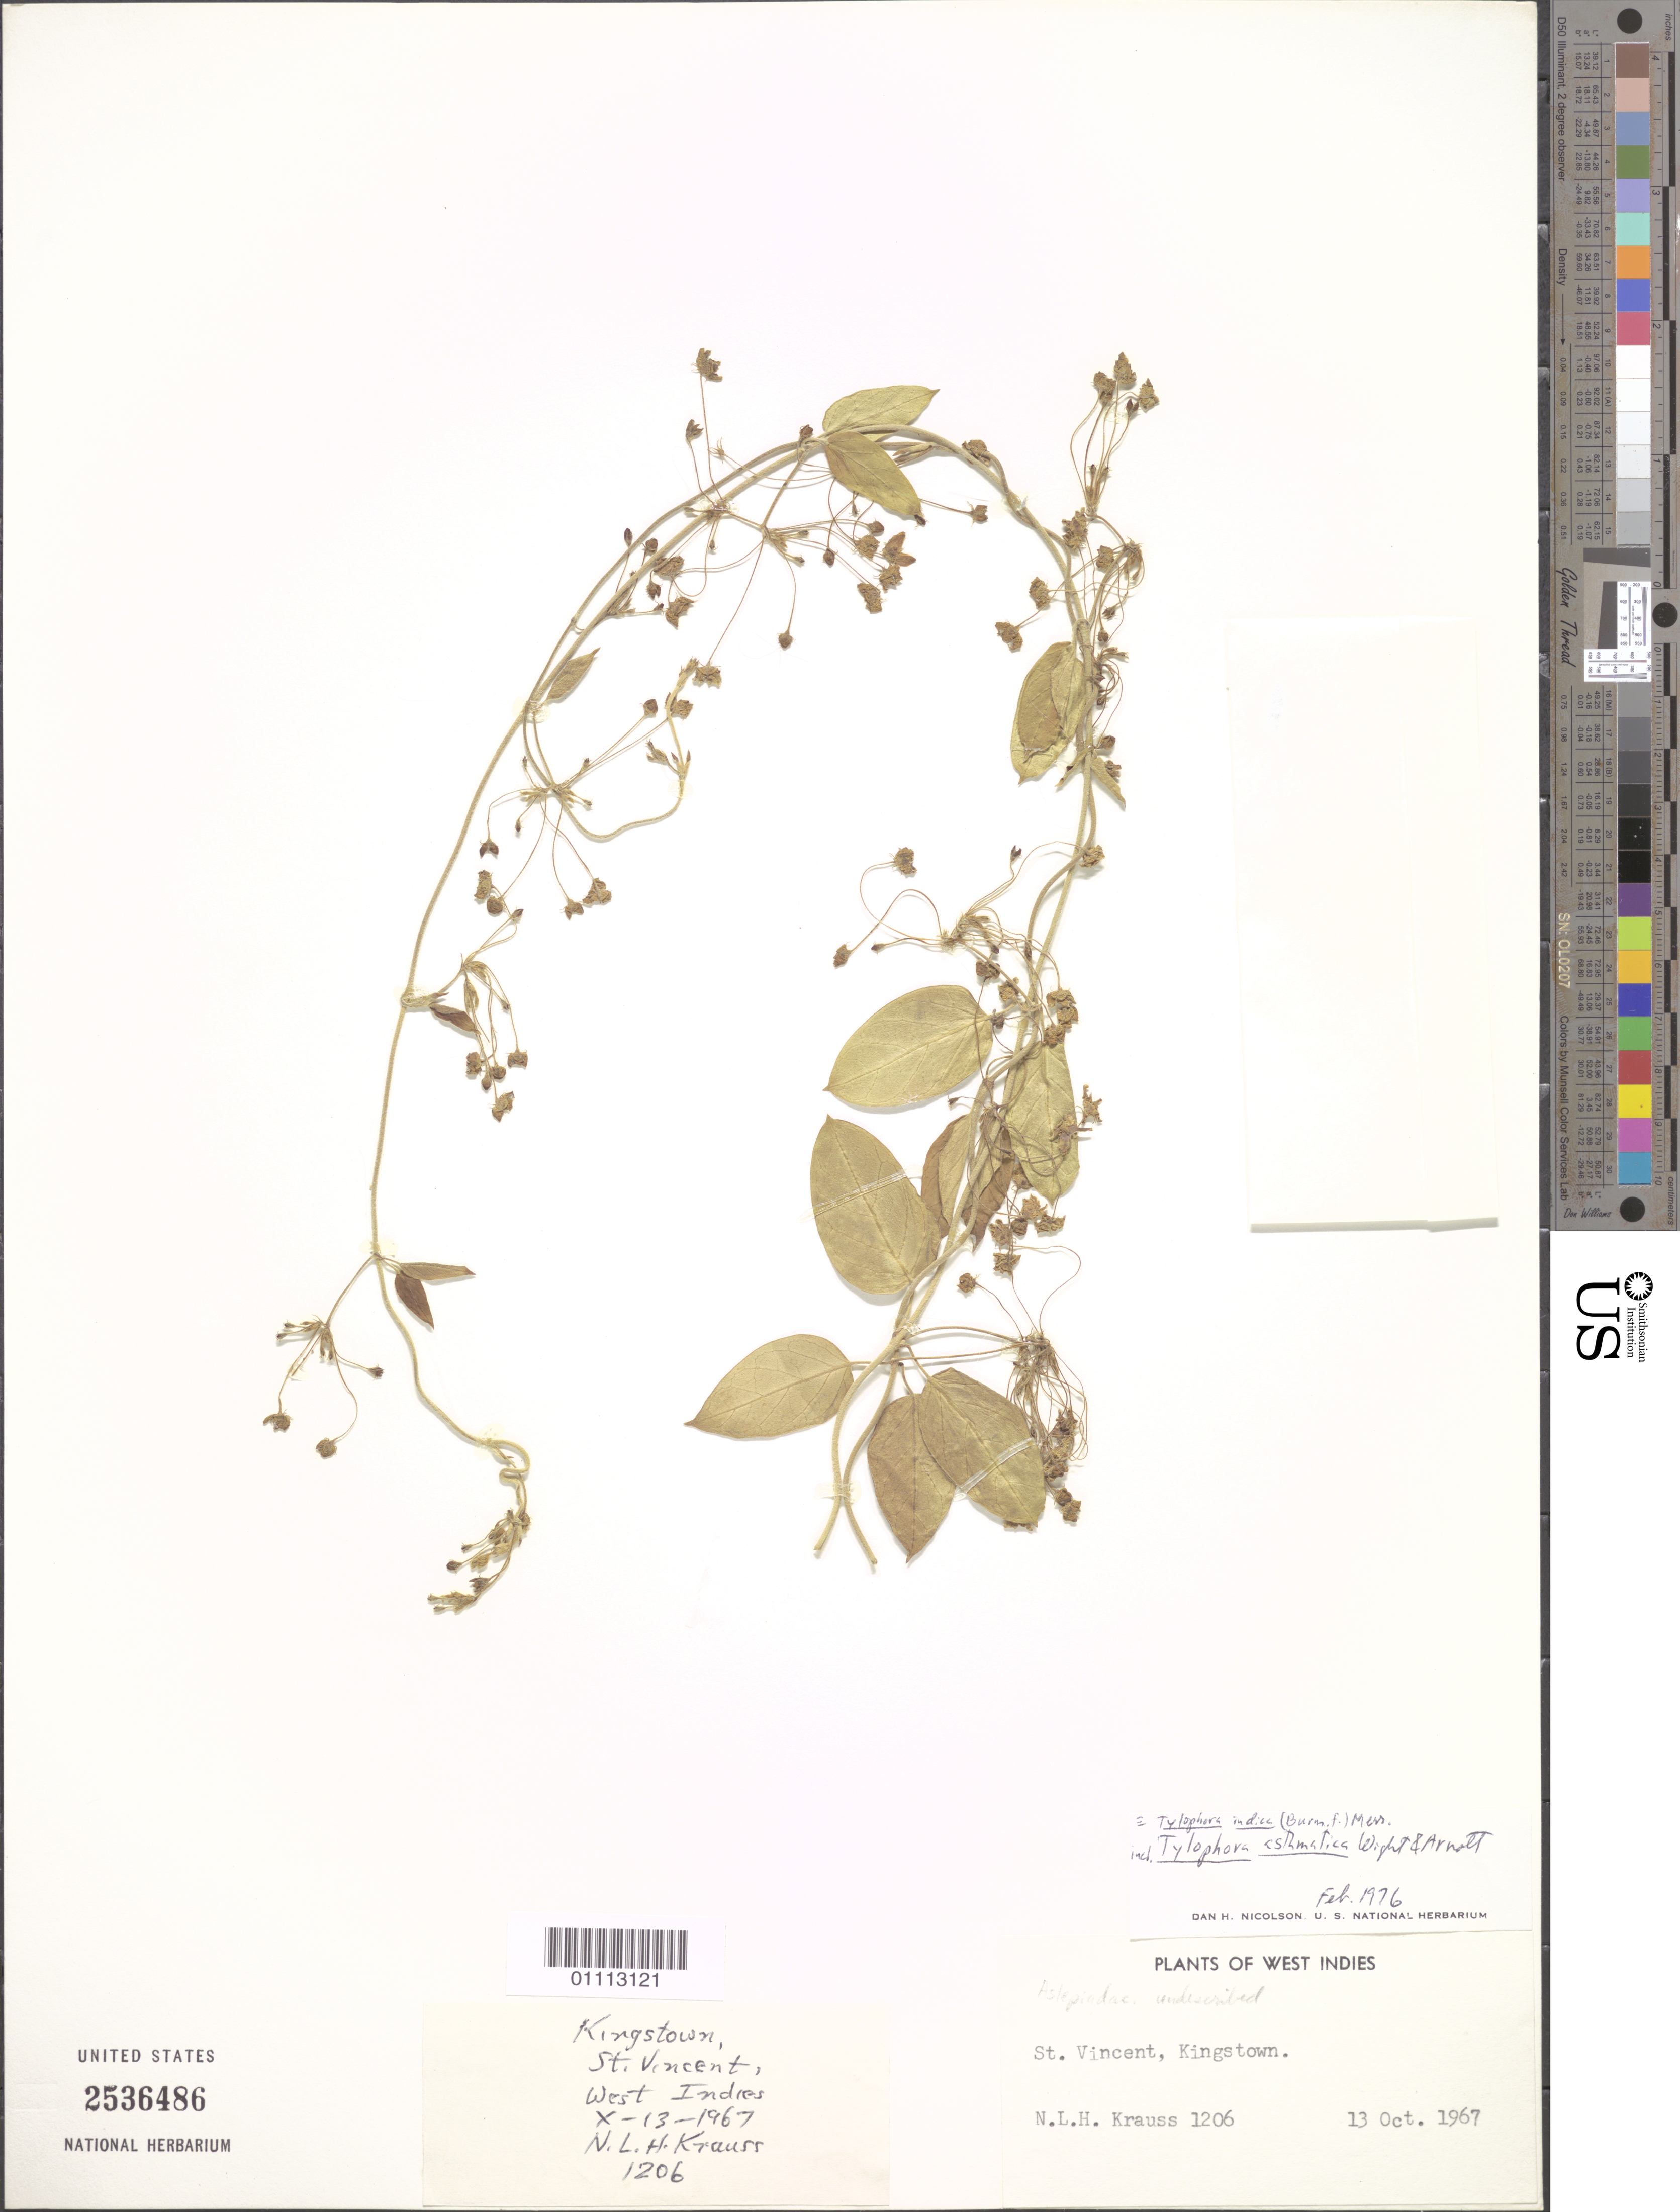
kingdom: Plantae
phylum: Tracheophyta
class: Magnoliopsida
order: Gentianales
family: Apocynaceae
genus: Tylophora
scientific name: Tylophora asthmatica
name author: (L. f.) Wight & Arn.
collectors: N. Krauss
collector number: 1206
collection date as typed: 13 Oct 1967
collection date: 1967-10-13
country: St. Vincent - Grenadines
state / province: Saint George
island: St. Vincent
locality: Kingstown.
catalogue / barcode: US 2536486